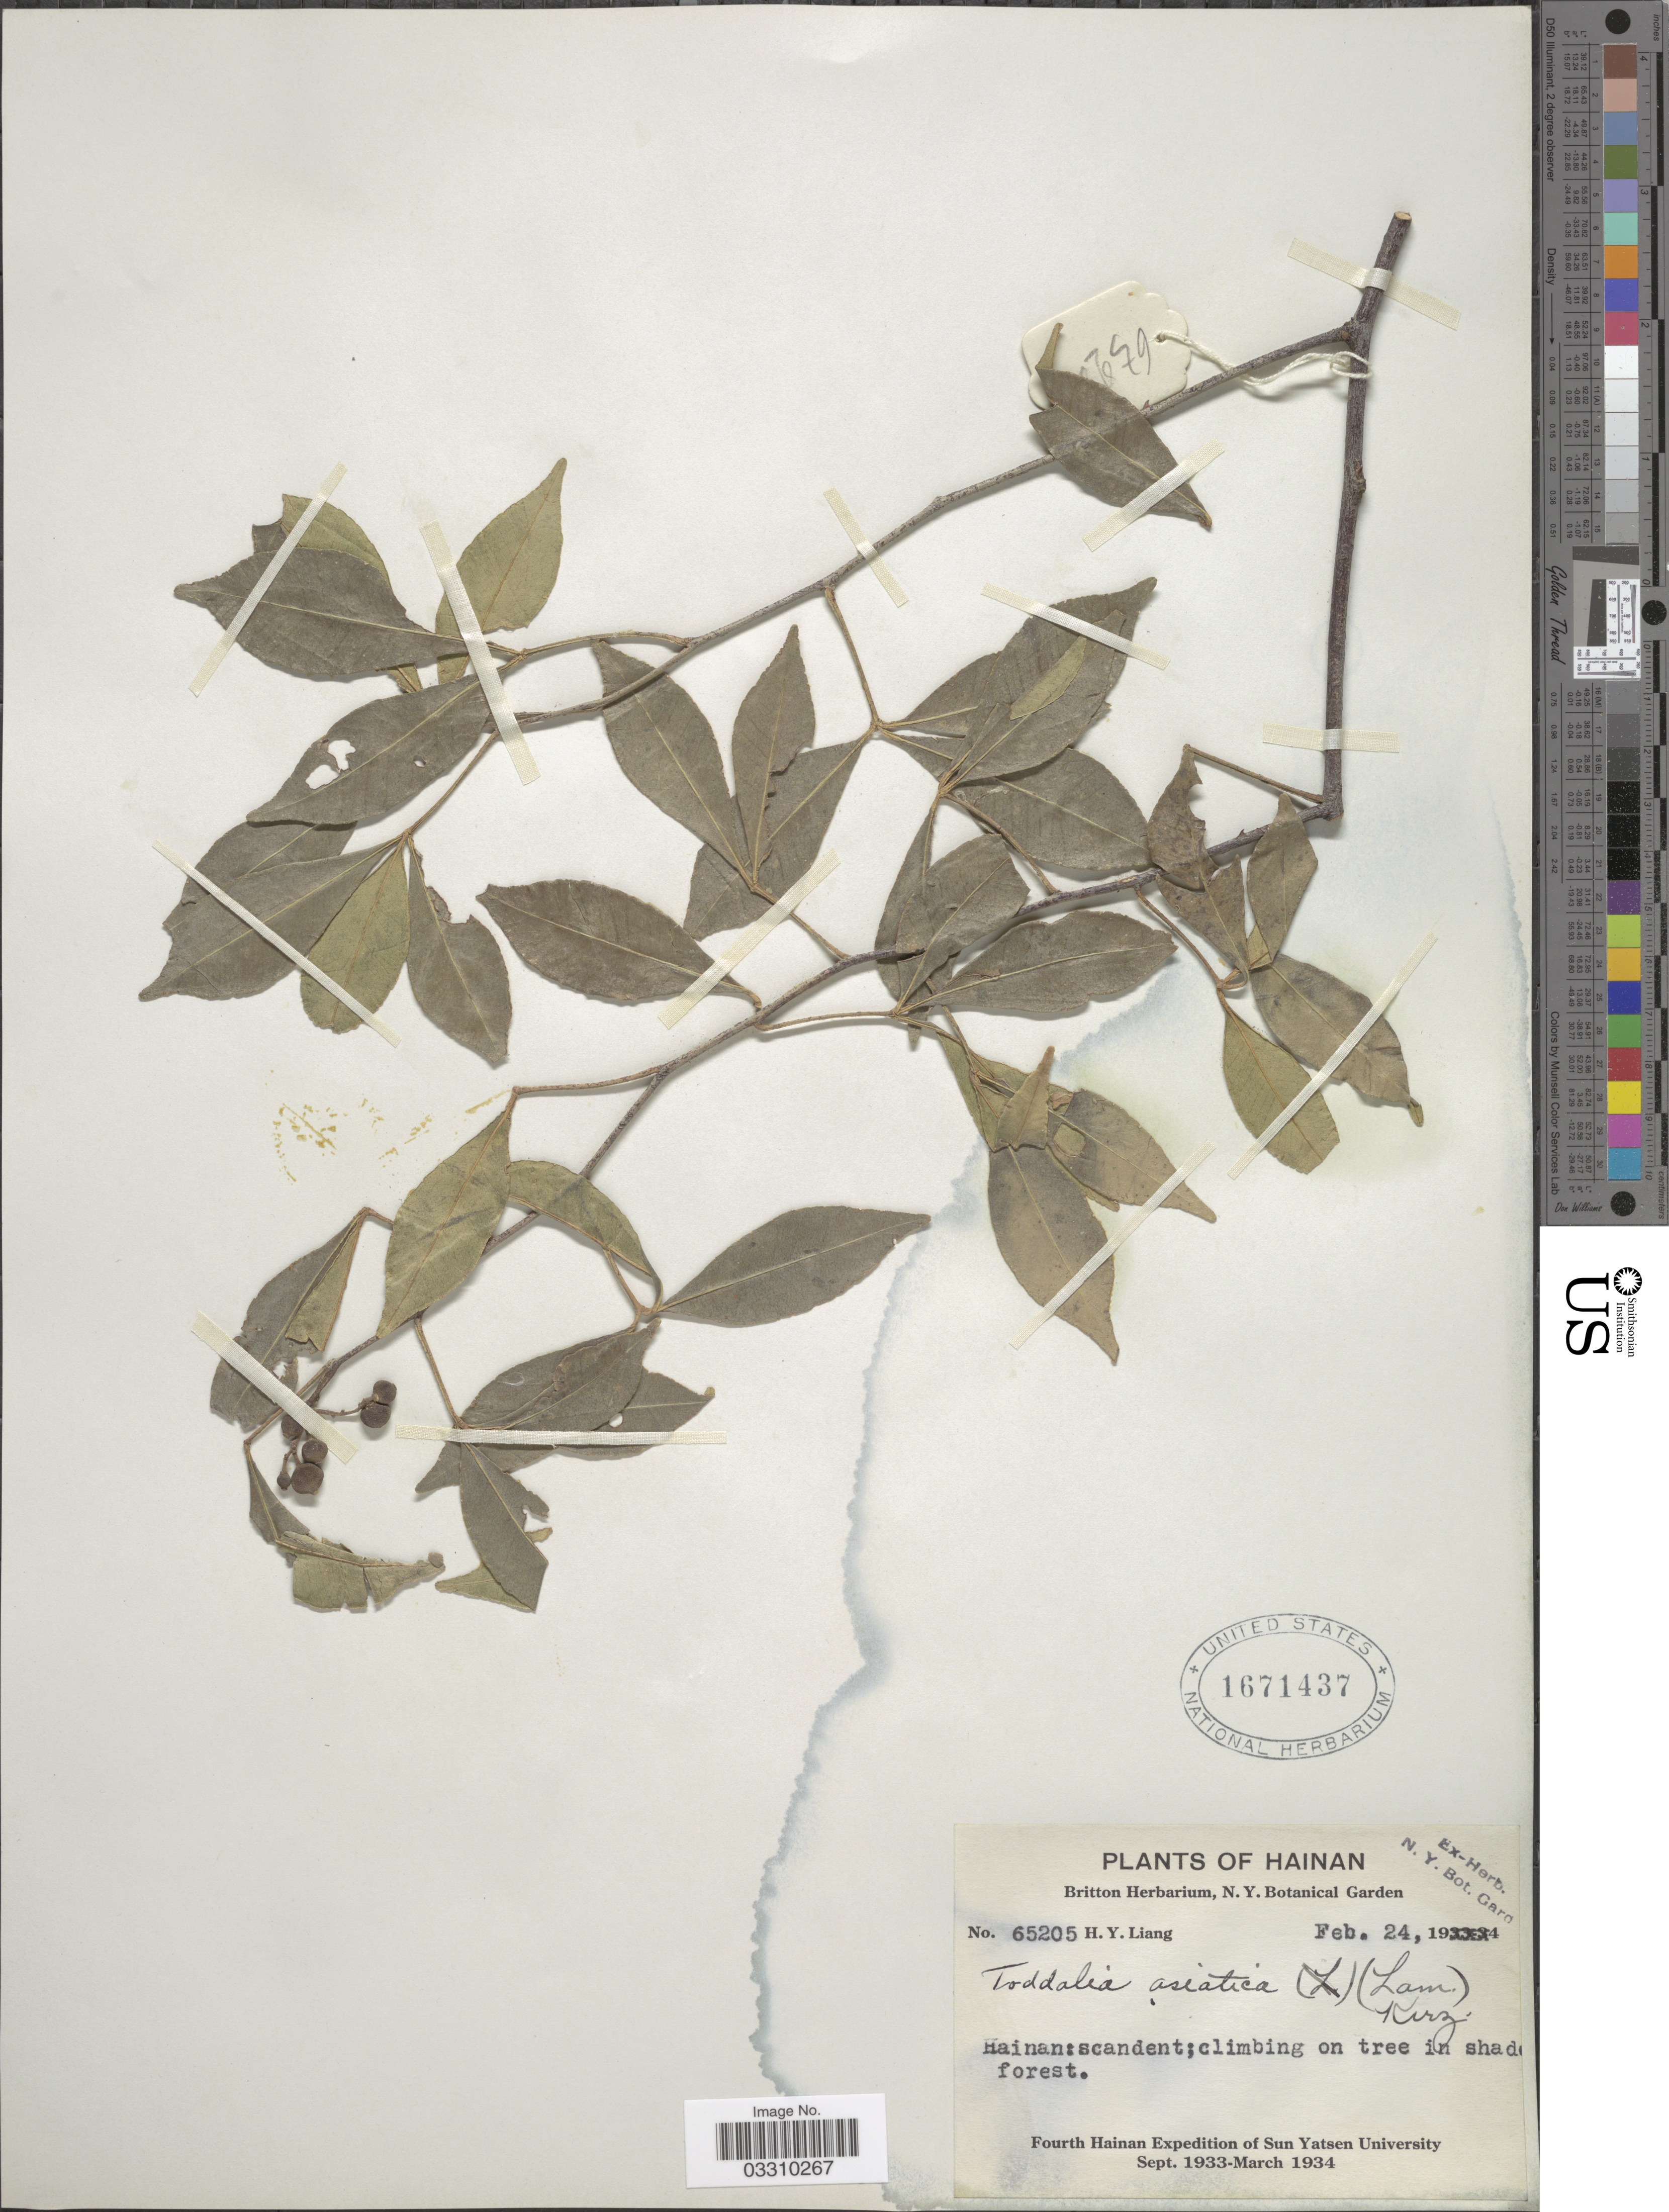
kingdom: Plantae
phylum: Tracheophyta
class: Magnoliopsida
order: Sapindales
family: Rutaceae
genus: Zanthoxylum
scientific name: Zanthoxylum asiaticum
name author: (L.) Appelhans et al.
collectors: H. Y. Liang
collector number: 65205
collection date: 1934-02-24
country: China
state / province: Hainan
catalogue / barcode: US 1671437